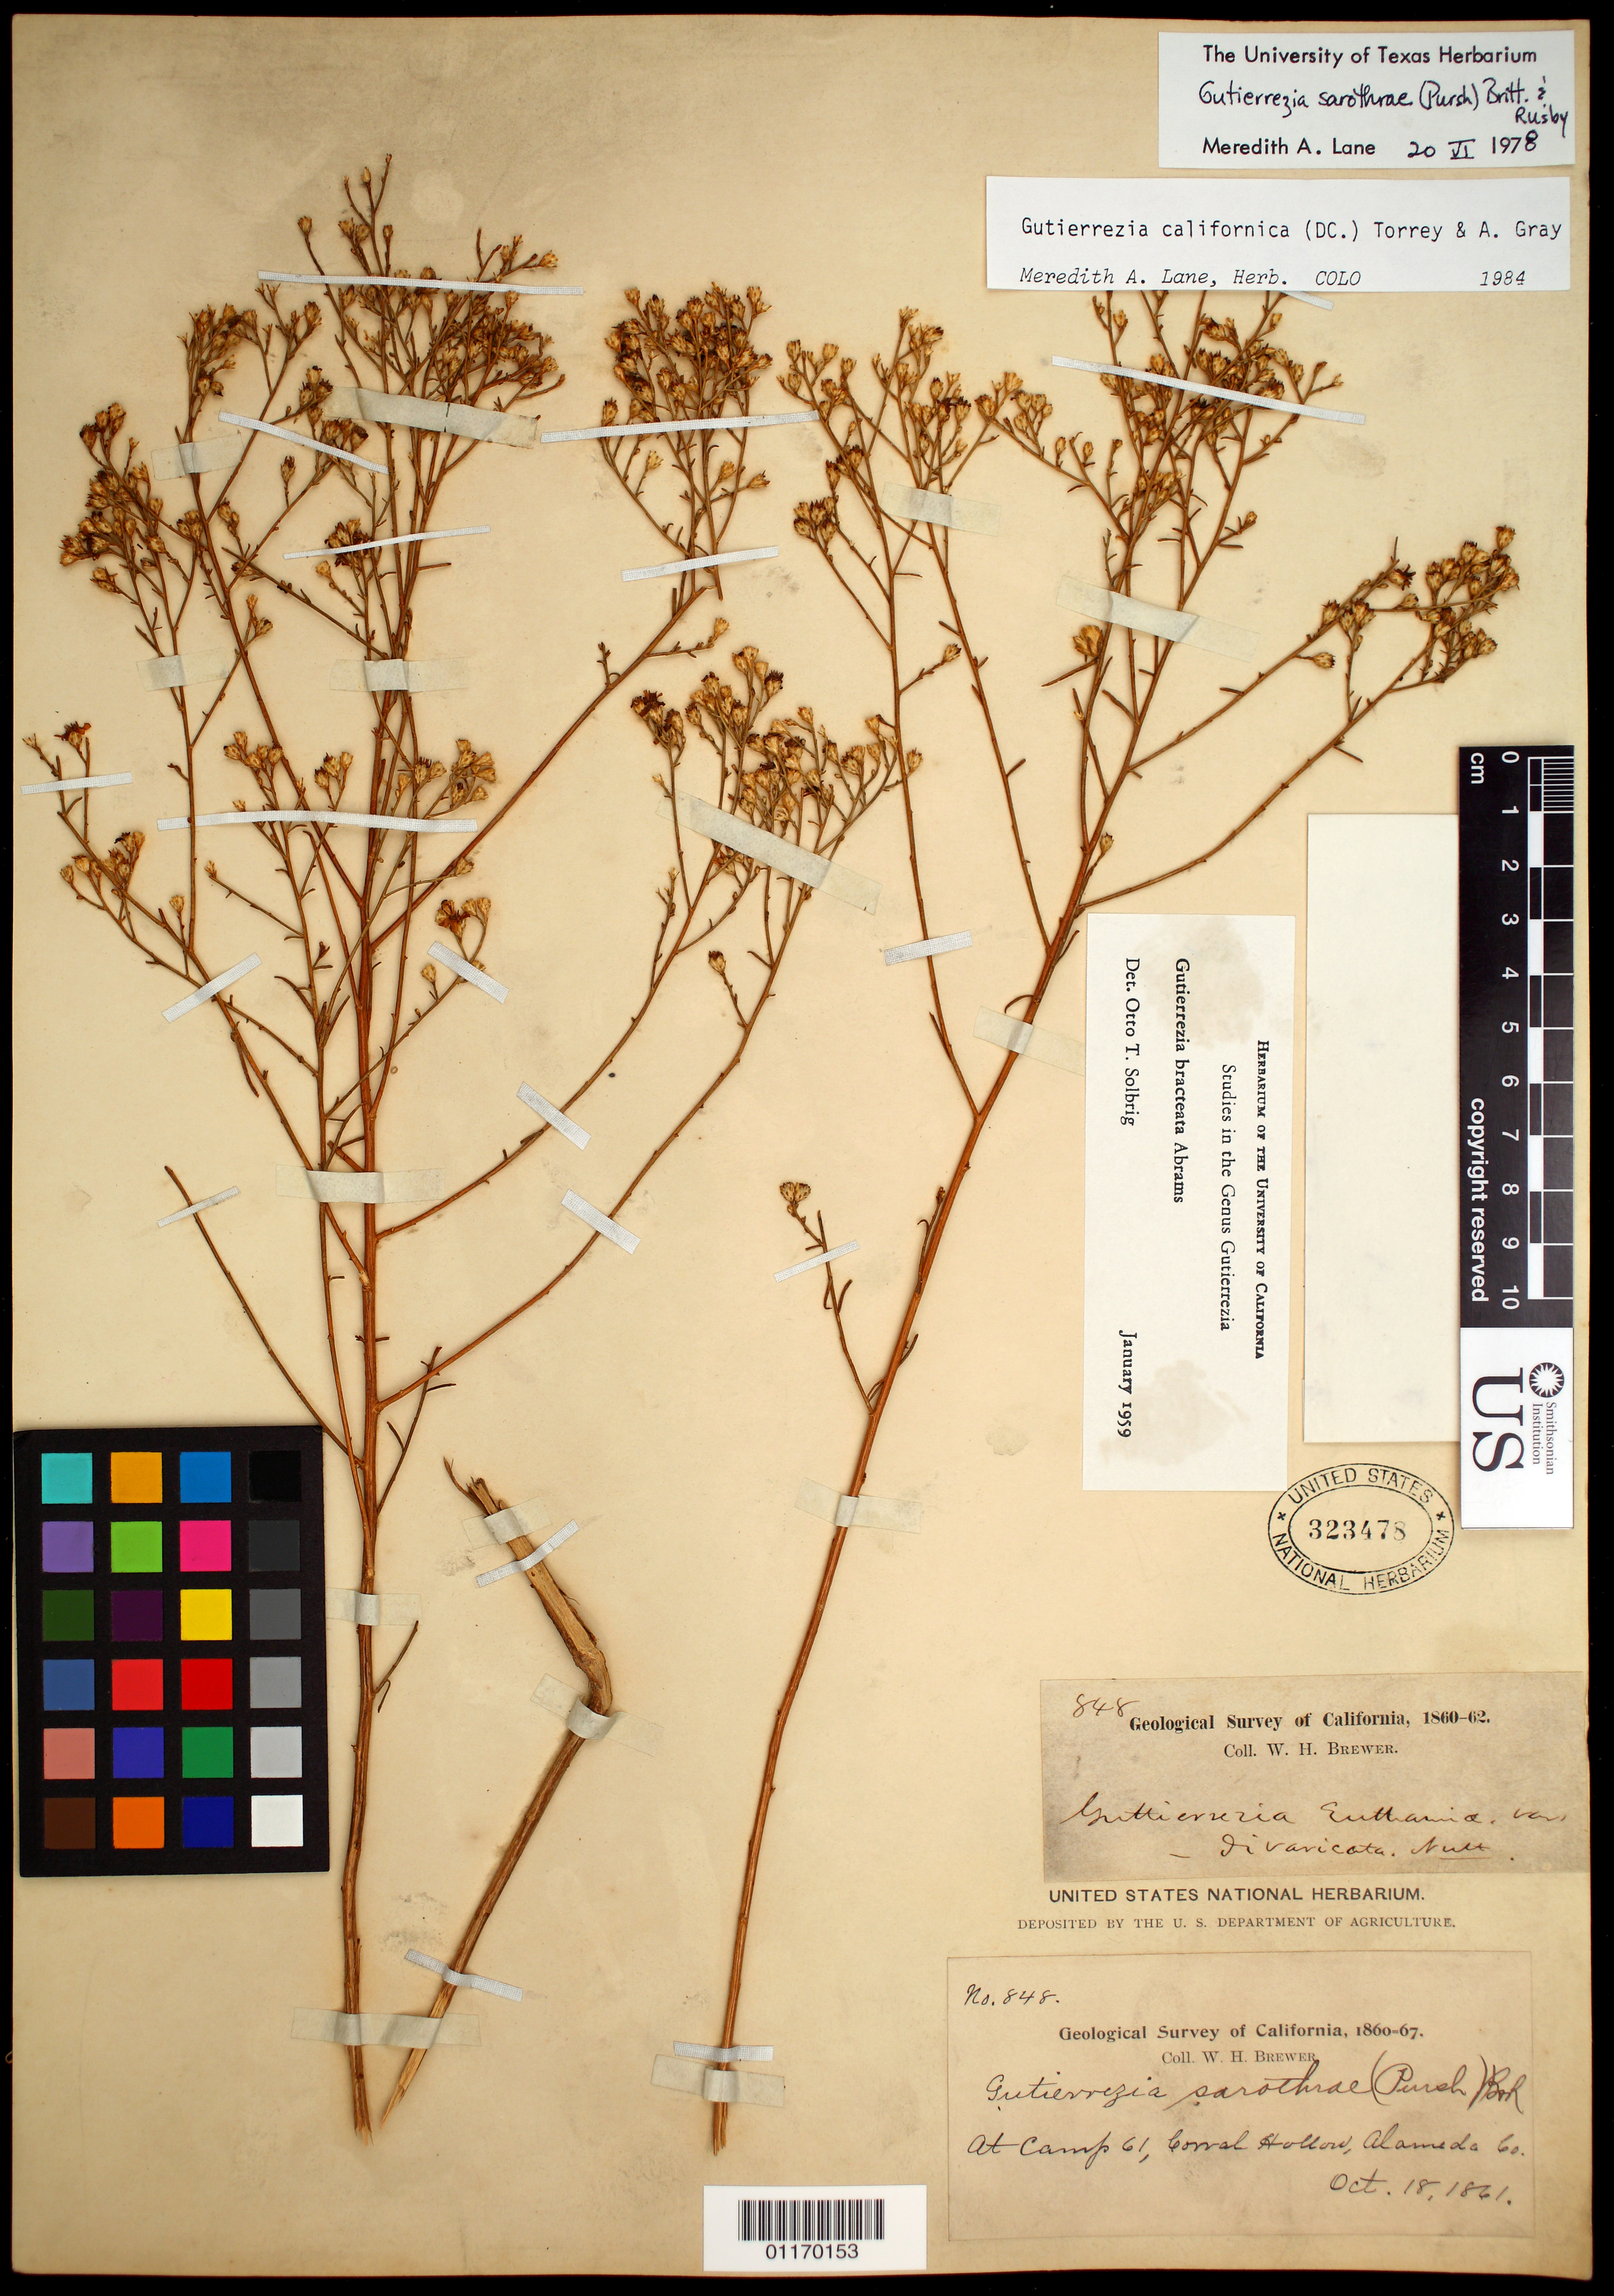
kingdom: Plantae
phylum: Tracheophyta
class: Magnoliopsida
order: Asterales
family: Asteraceae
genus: Gutierrezia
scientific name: Gutierrezia californica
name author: Torr. & A. Gray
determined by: Lane, M. A.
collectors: W. H. Brewer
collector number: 848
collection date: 1861-10-18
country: United States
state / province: California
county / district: Alameda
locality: near Corral Hollow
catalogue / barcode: US 323478